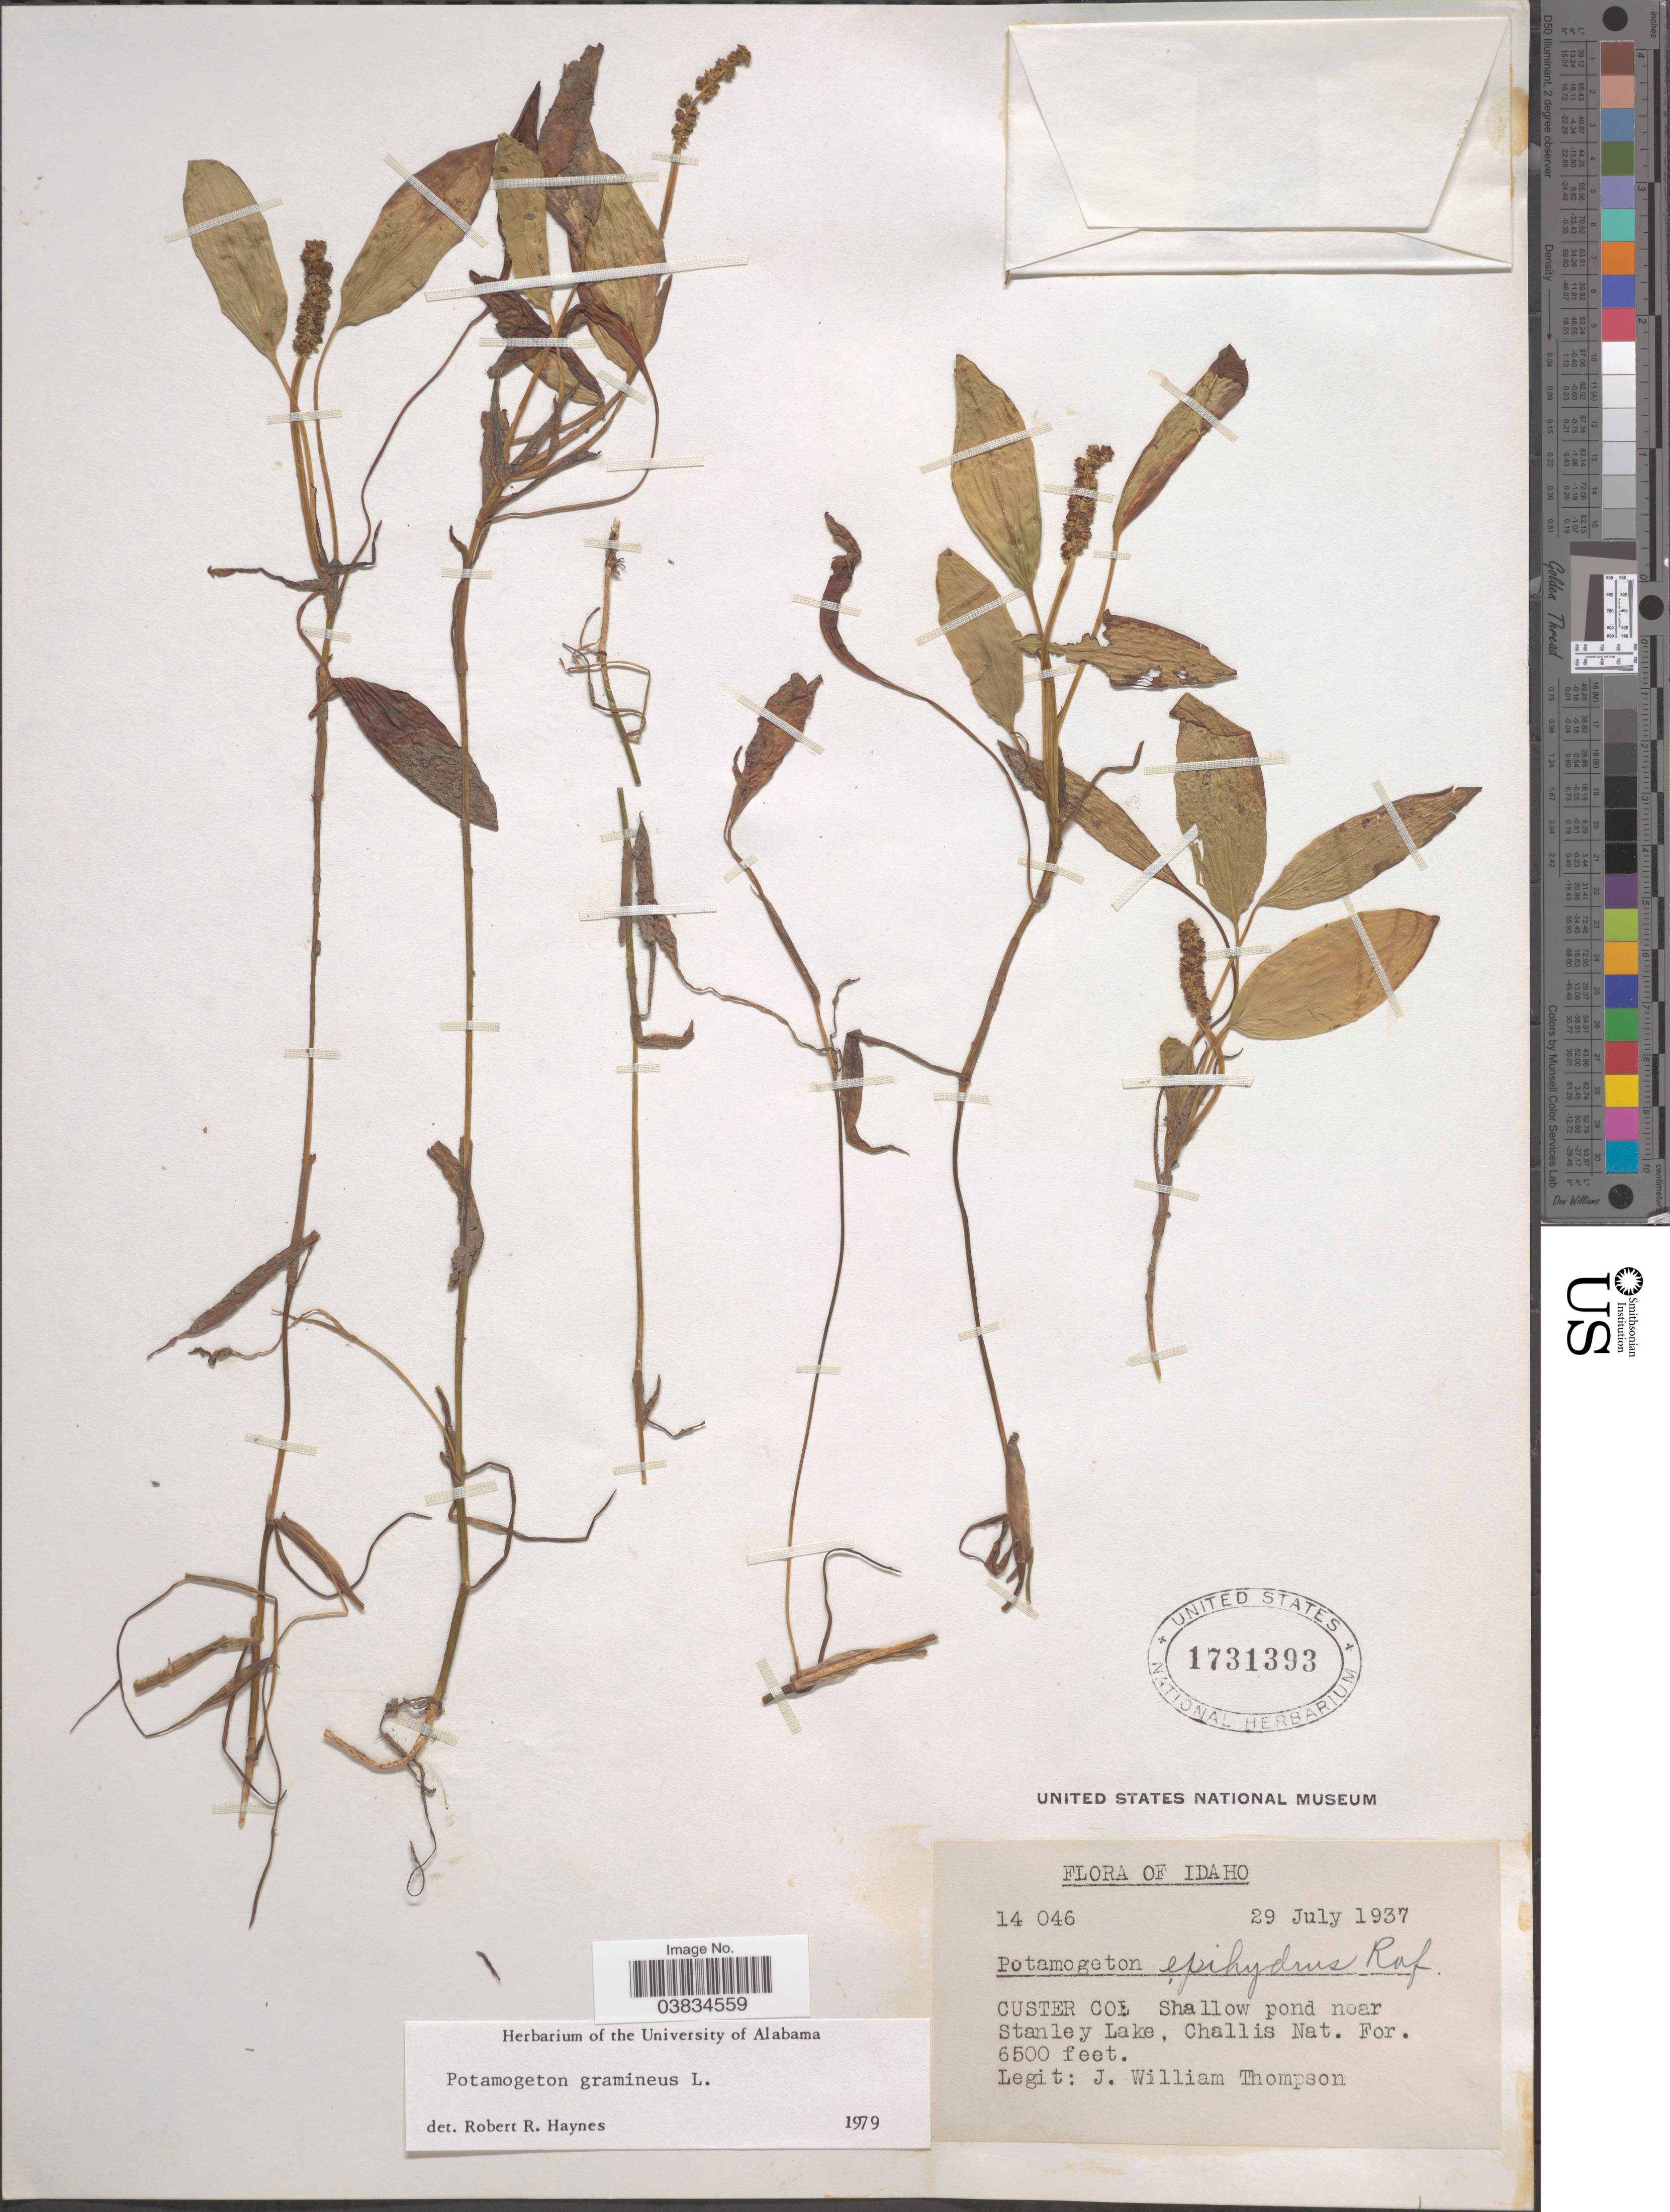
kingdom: Plantae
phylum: Tracheophyta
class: Liliopsida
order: Alismatales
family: Potamogetonaceae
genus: Potamogeton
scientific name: Potamogeton gramineus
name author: L.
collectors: J. W. Thompson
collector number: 14046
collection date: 1937-07-29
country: United States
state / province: Idaho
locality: Custer Co: Shallow pond near Stanley Lake, Challis Nat. For.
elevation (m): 1981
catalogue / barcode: US 1731393